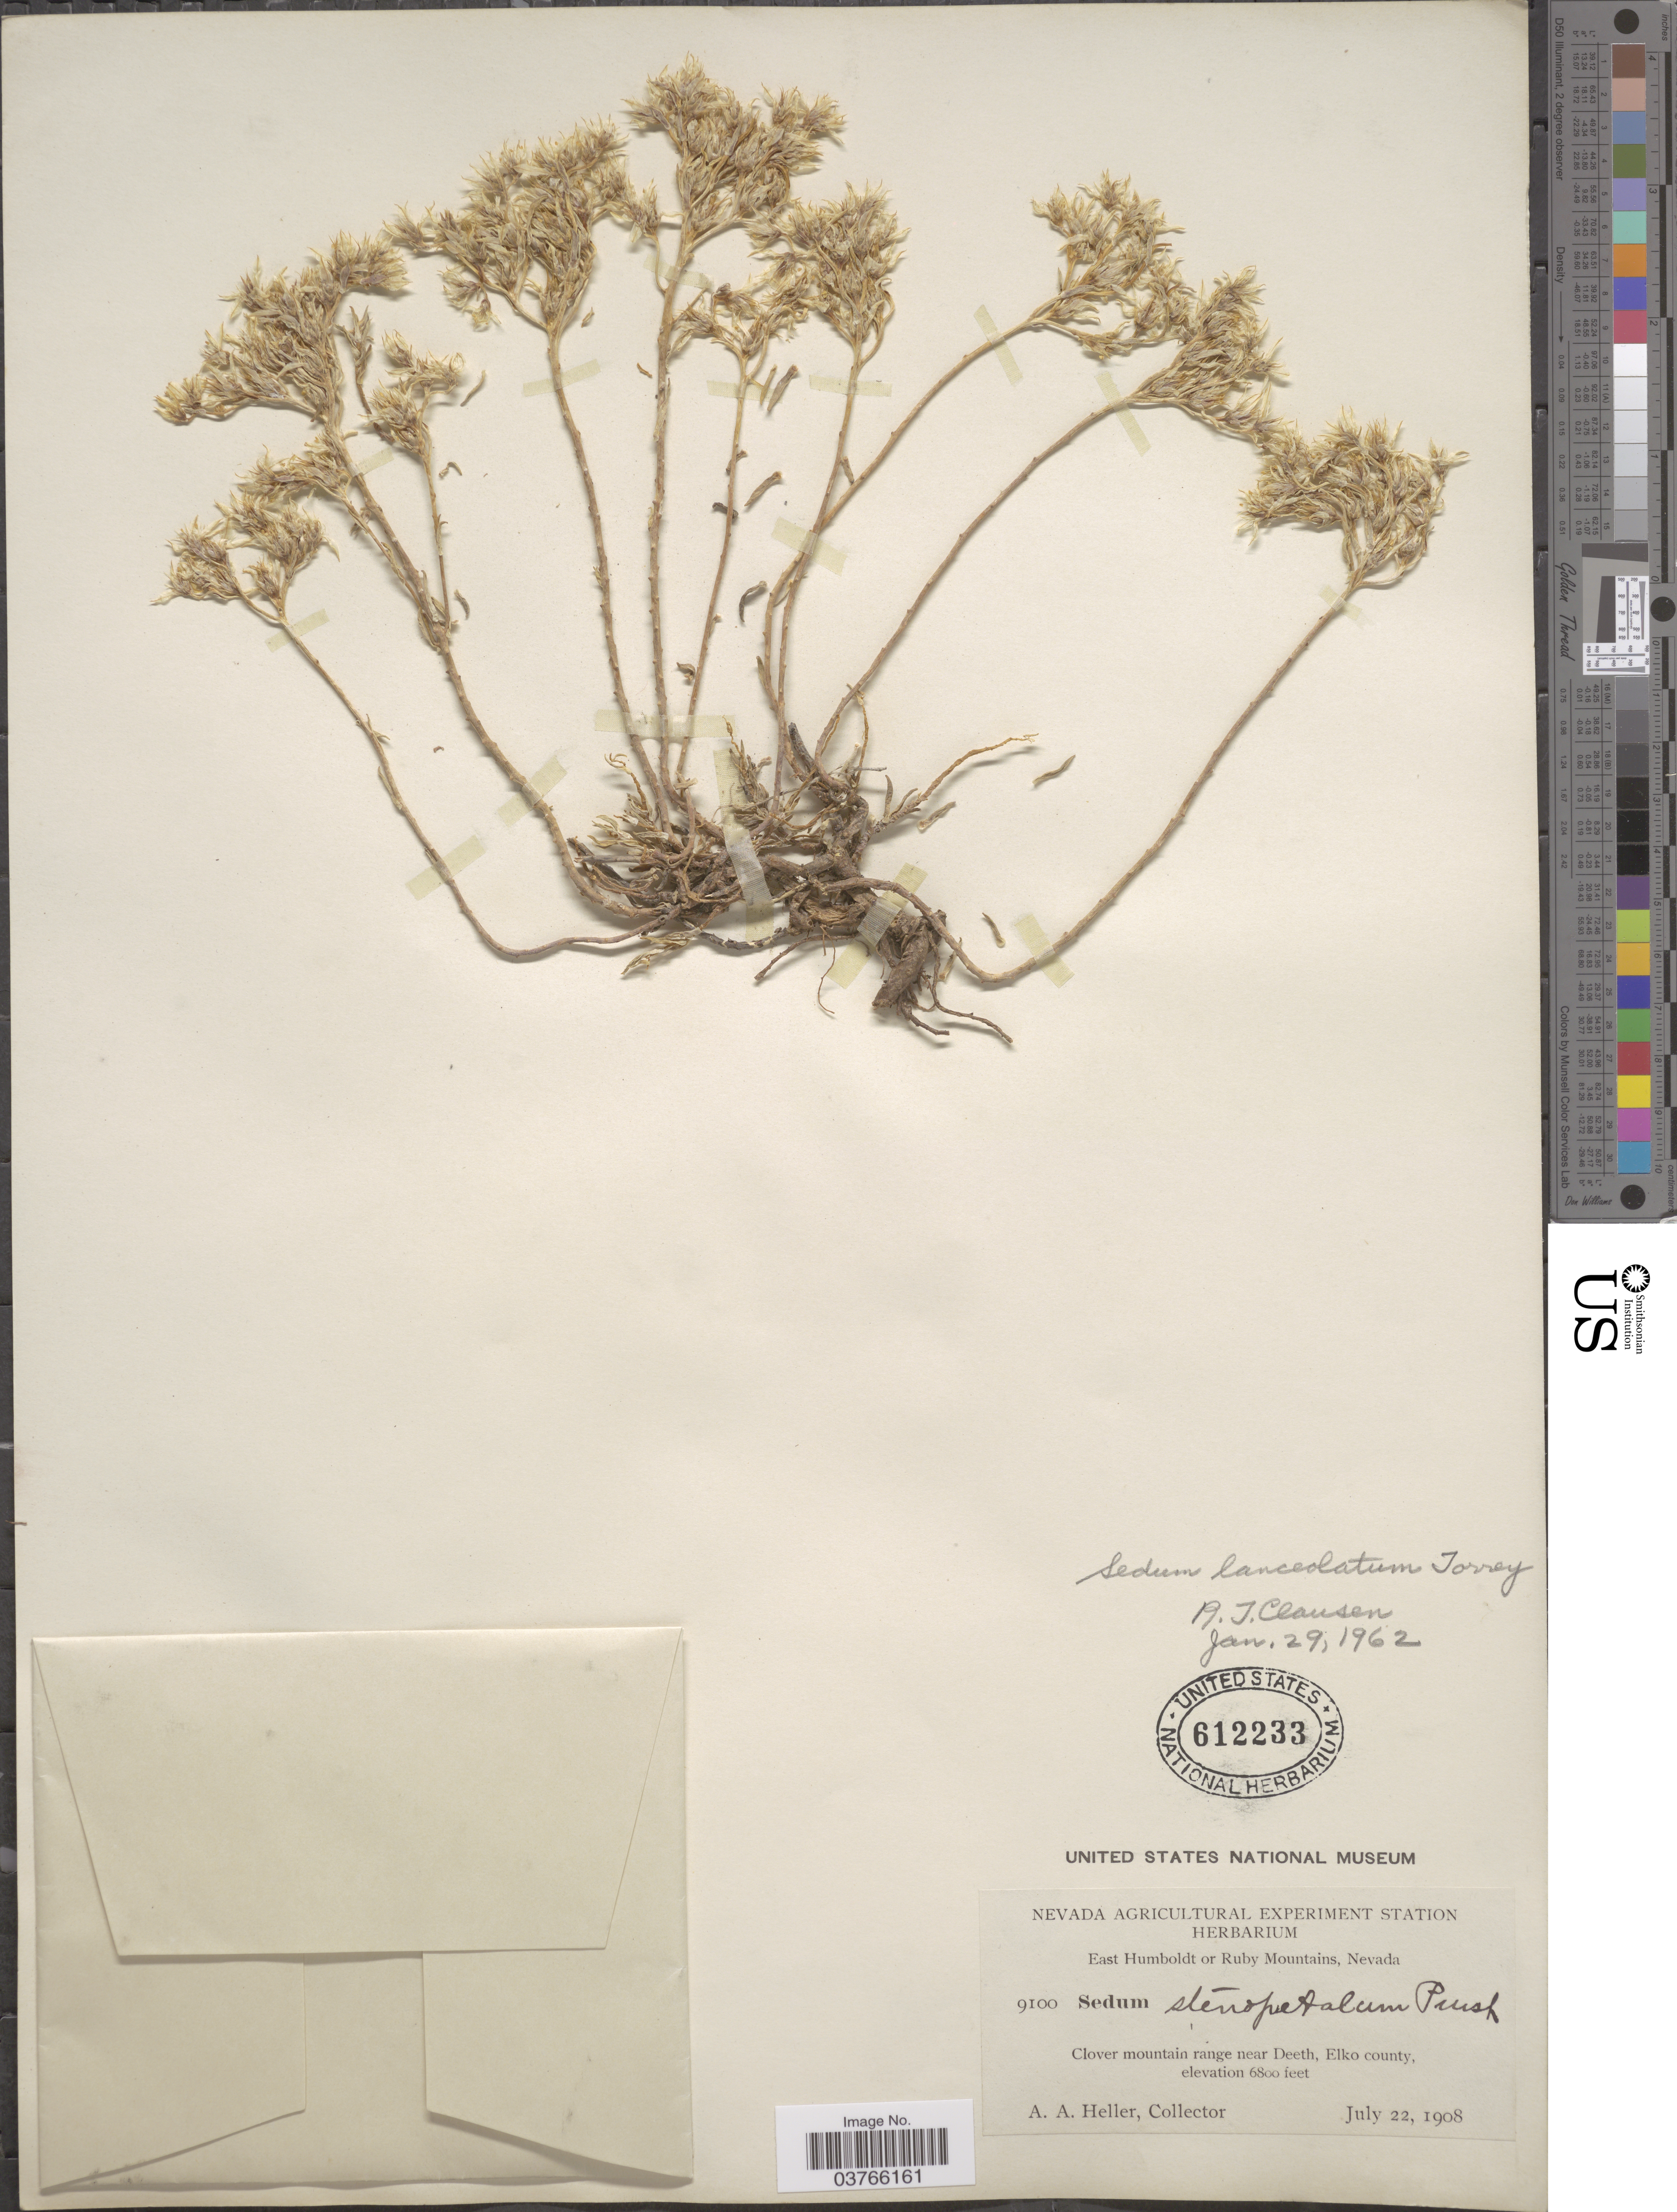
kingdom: Plantae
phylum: Tracheophyta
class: Magnoliopsida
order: Saxifragales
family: Crassulaceae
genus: Sedum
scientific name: Sedum lanceolatum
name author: Torr.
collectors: A. A. Heller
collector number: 9100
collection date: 1908-07-22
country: United States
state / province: Nevada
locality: East Humboldt or Ruby Mountains. Clover mountain range near Deeth, Elko county.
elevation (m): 2073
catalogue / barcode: US 612233